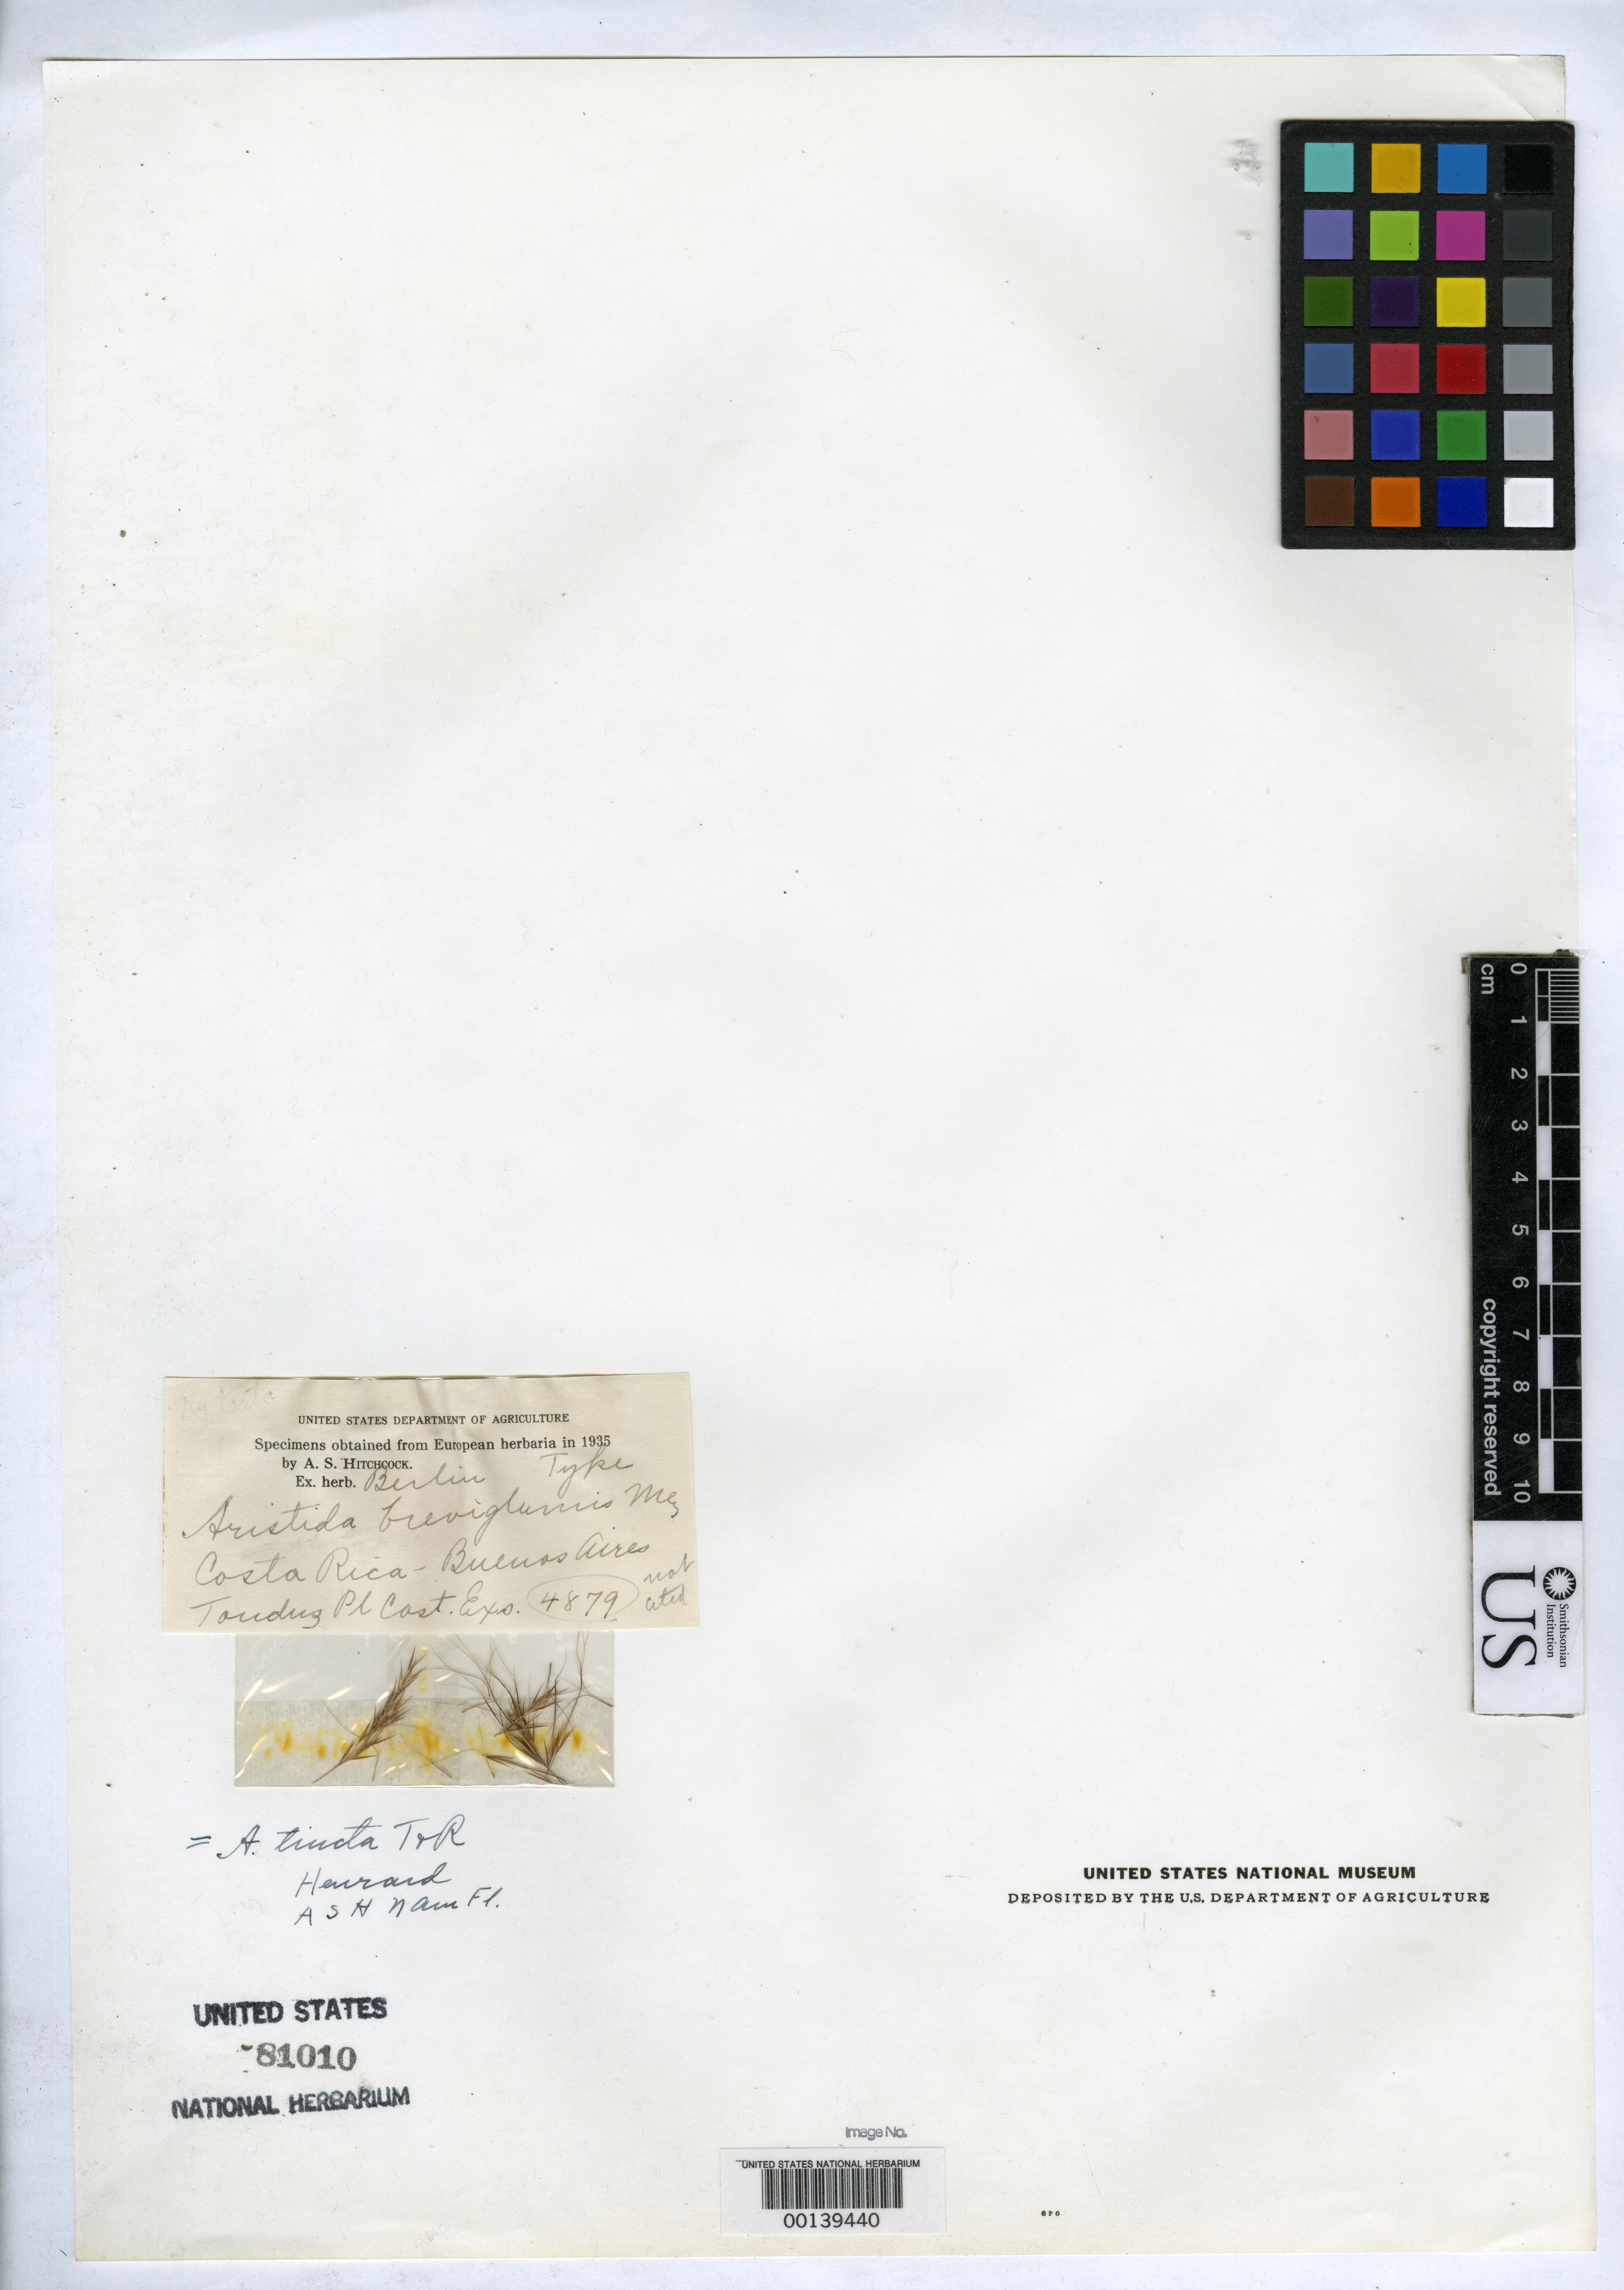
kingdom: Plantae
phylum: Tracheophyta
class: Liliopsida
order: Poales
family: Poaceae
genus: Aristida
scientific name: Aristida breviglumis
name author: Mez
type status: Type Fragment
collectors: A. Tonduz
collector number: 4879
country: Costa Rica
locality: Buenos Aires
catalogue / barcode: US 81010